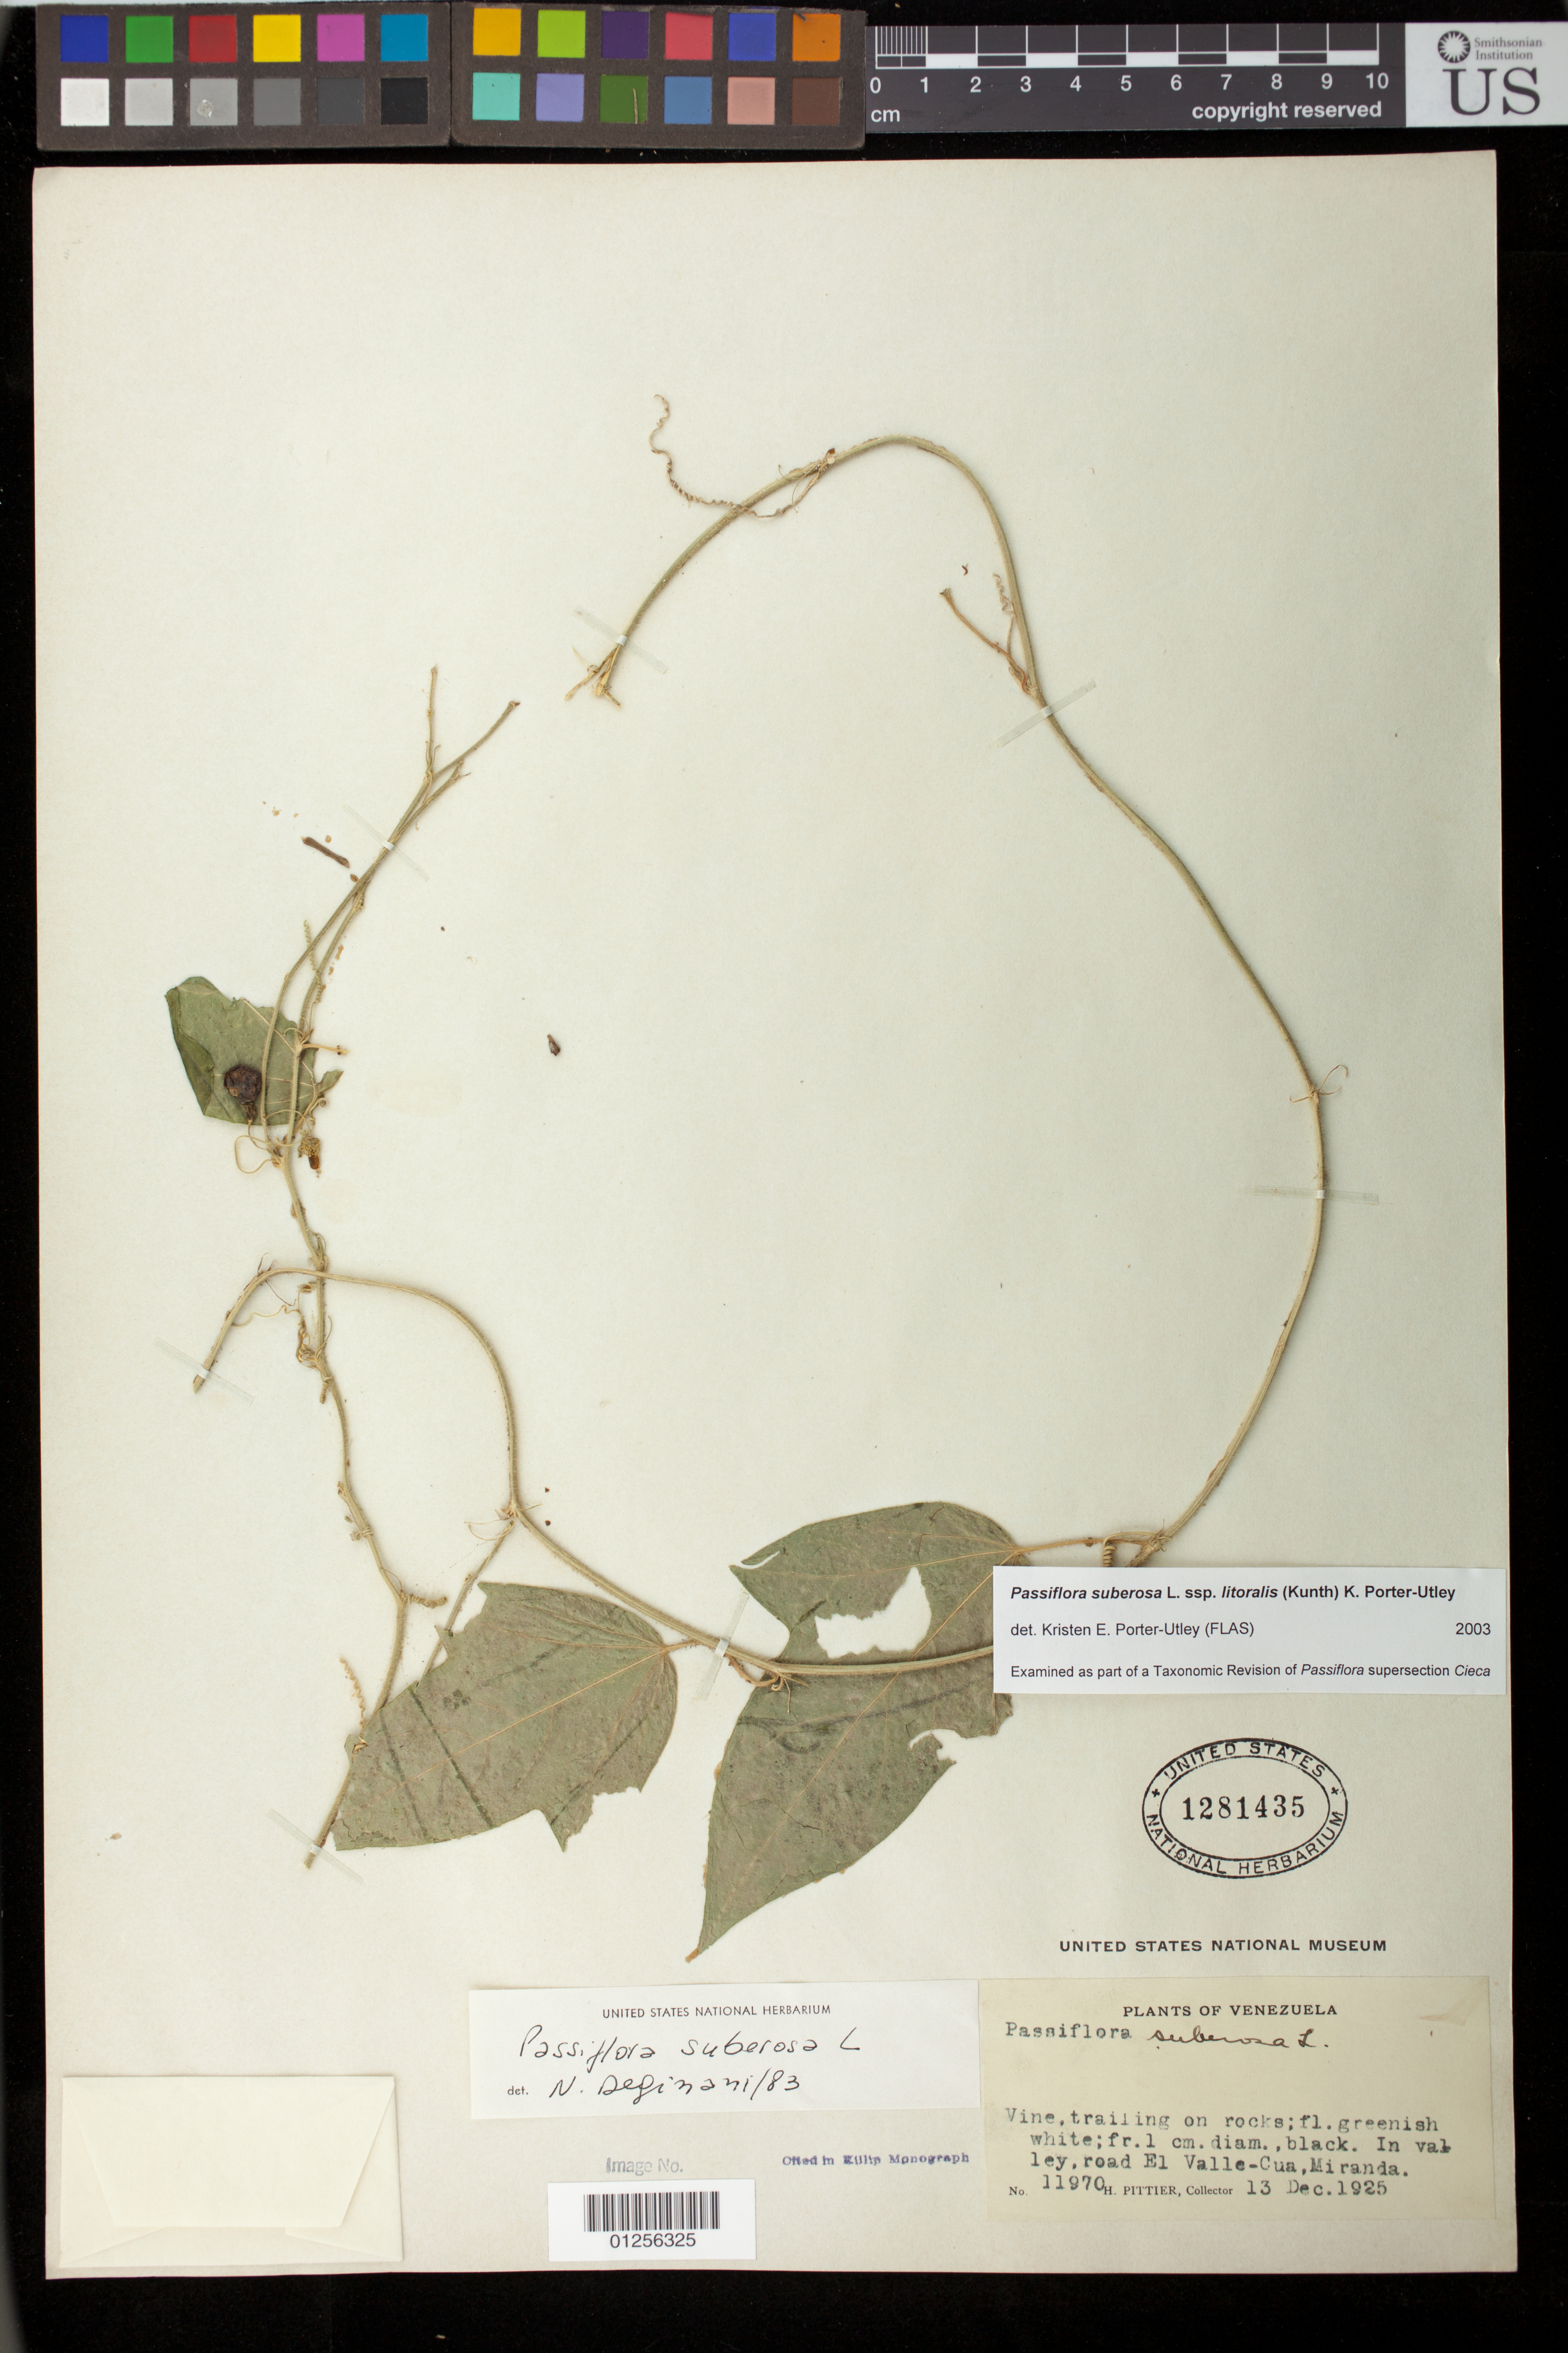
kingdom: Plantae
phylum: Tracheophyta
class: Magnoliopsida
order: Malpighiales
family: Passifloraceae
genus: Passiflora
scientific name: Passiflora suberosa subsp. litoralis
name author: (Kunth) Port.-Utl. et al.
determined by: Porter-Utley, Kristen E.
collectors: H. F. Pittier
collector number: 11970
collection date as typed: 13 Dec 1925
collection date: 1925-12-13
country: Venezuela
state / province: Distrito Federal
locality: El Valle - Cua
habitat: in valley road, Miranda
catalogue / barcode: US 1281435